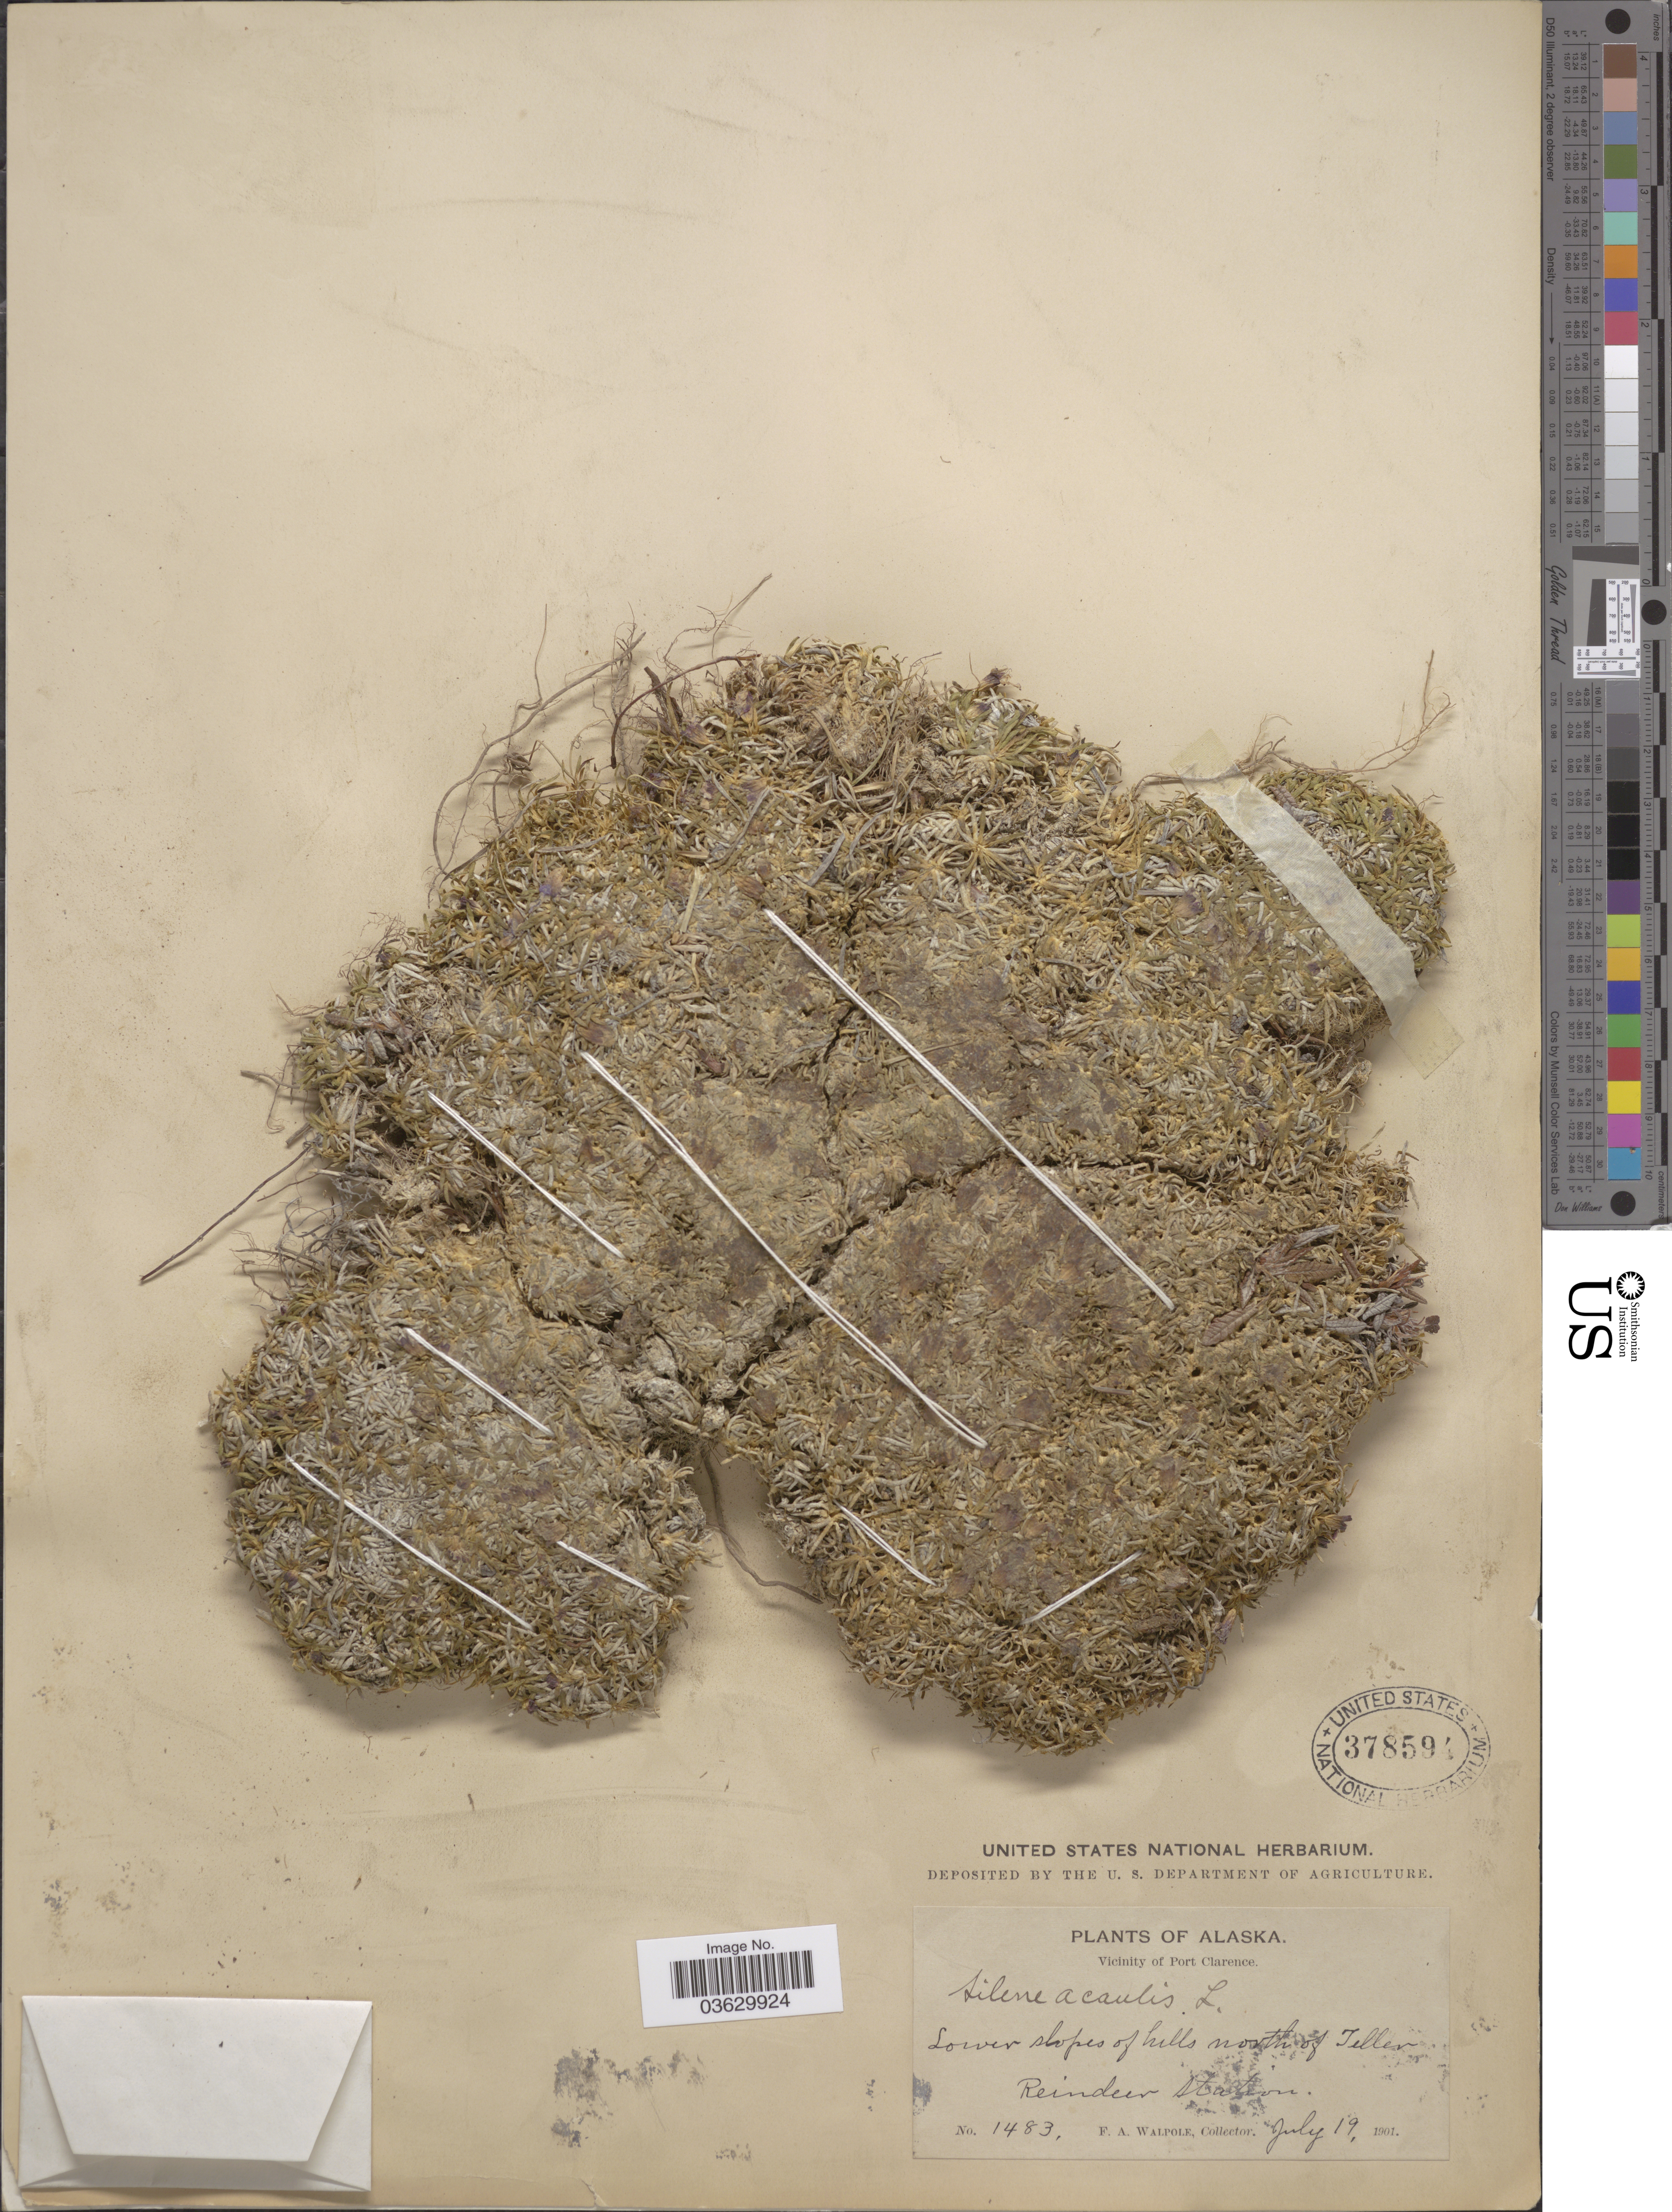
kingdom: Plantae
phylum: Tracheophyta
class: Magnoliopsida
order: Caryophyllales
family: Caryophyllaceae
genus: Silene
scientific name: Silene acaulis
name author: (L.) Jacq.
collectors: F. Walpole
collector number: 1483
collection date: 1901-07-19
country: United States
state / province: Alaska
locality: Vicinity of Port Clarence. Lower slopes of hills north of Teller Reindeer Station.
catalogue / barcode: US 378594